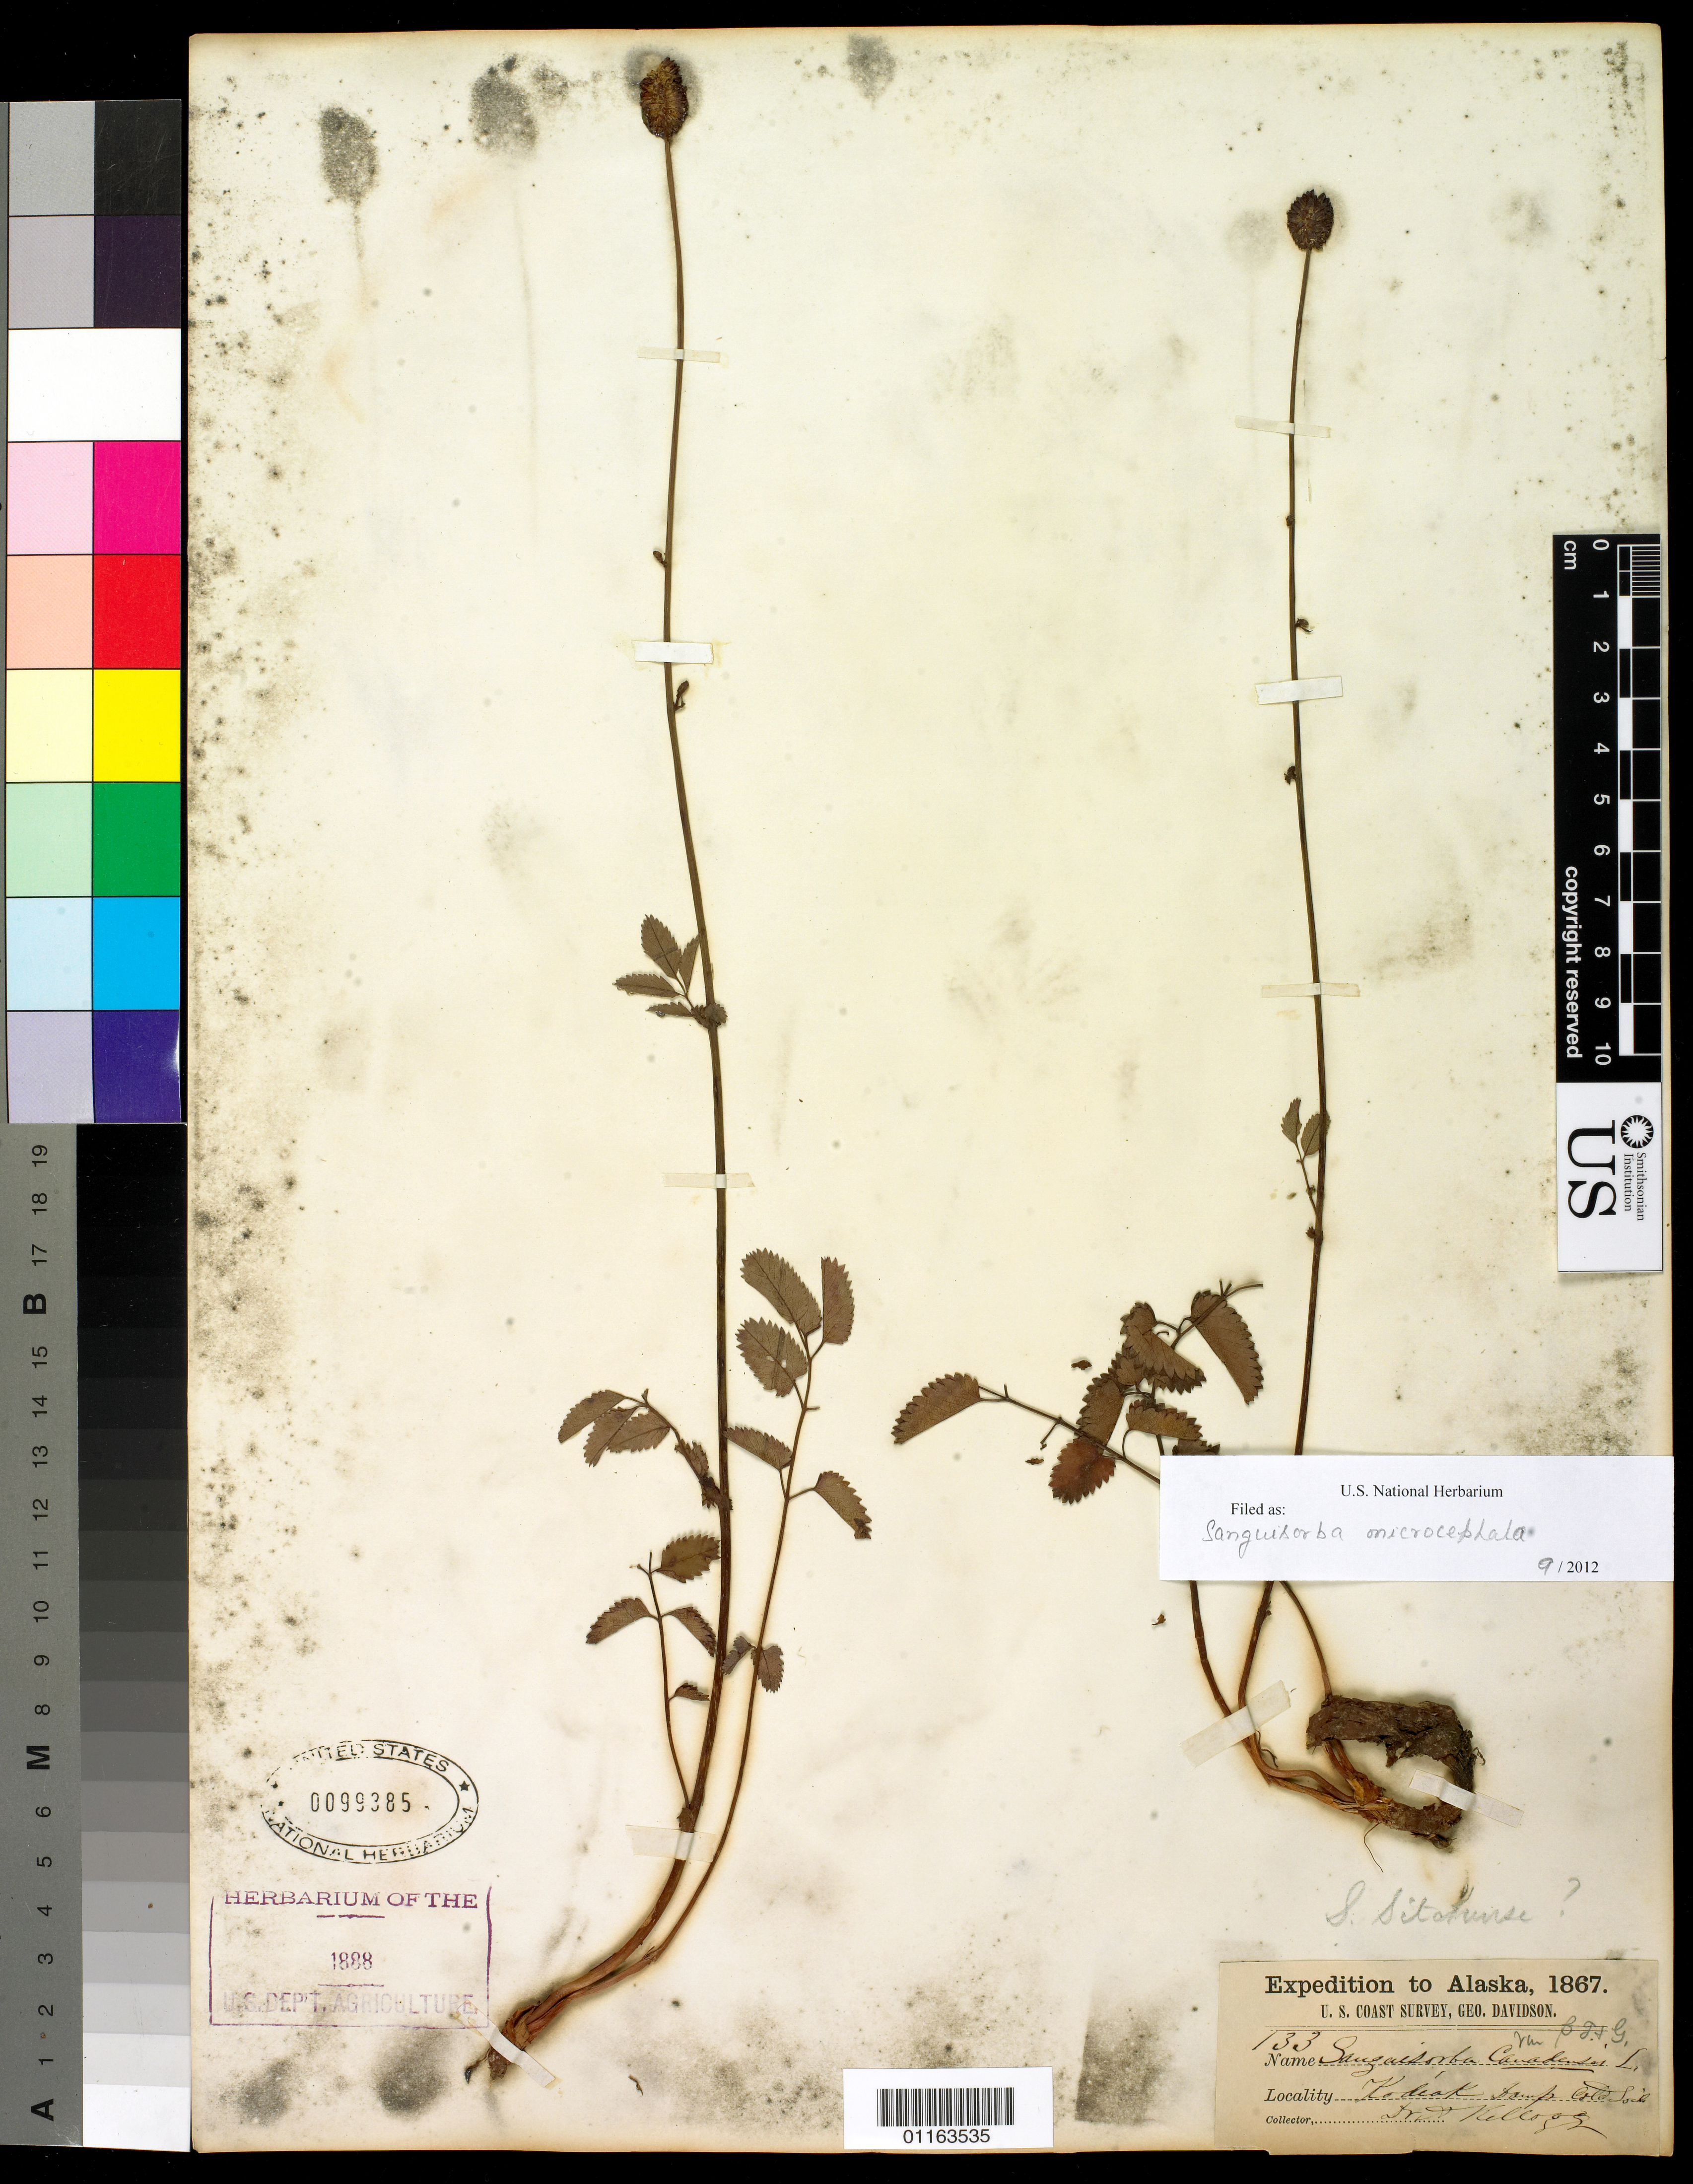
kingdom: Plantae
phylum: Tracheophyta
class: Magnoliopsida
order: Rosales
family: Rosaceae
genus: Sanguisorba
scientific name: Sanguisorba officinalis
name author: L.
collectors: A. Kellogg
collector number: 133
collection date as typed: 1867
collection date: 1867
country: United States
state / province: Alaska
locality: Kodiak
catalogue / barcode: US 99385